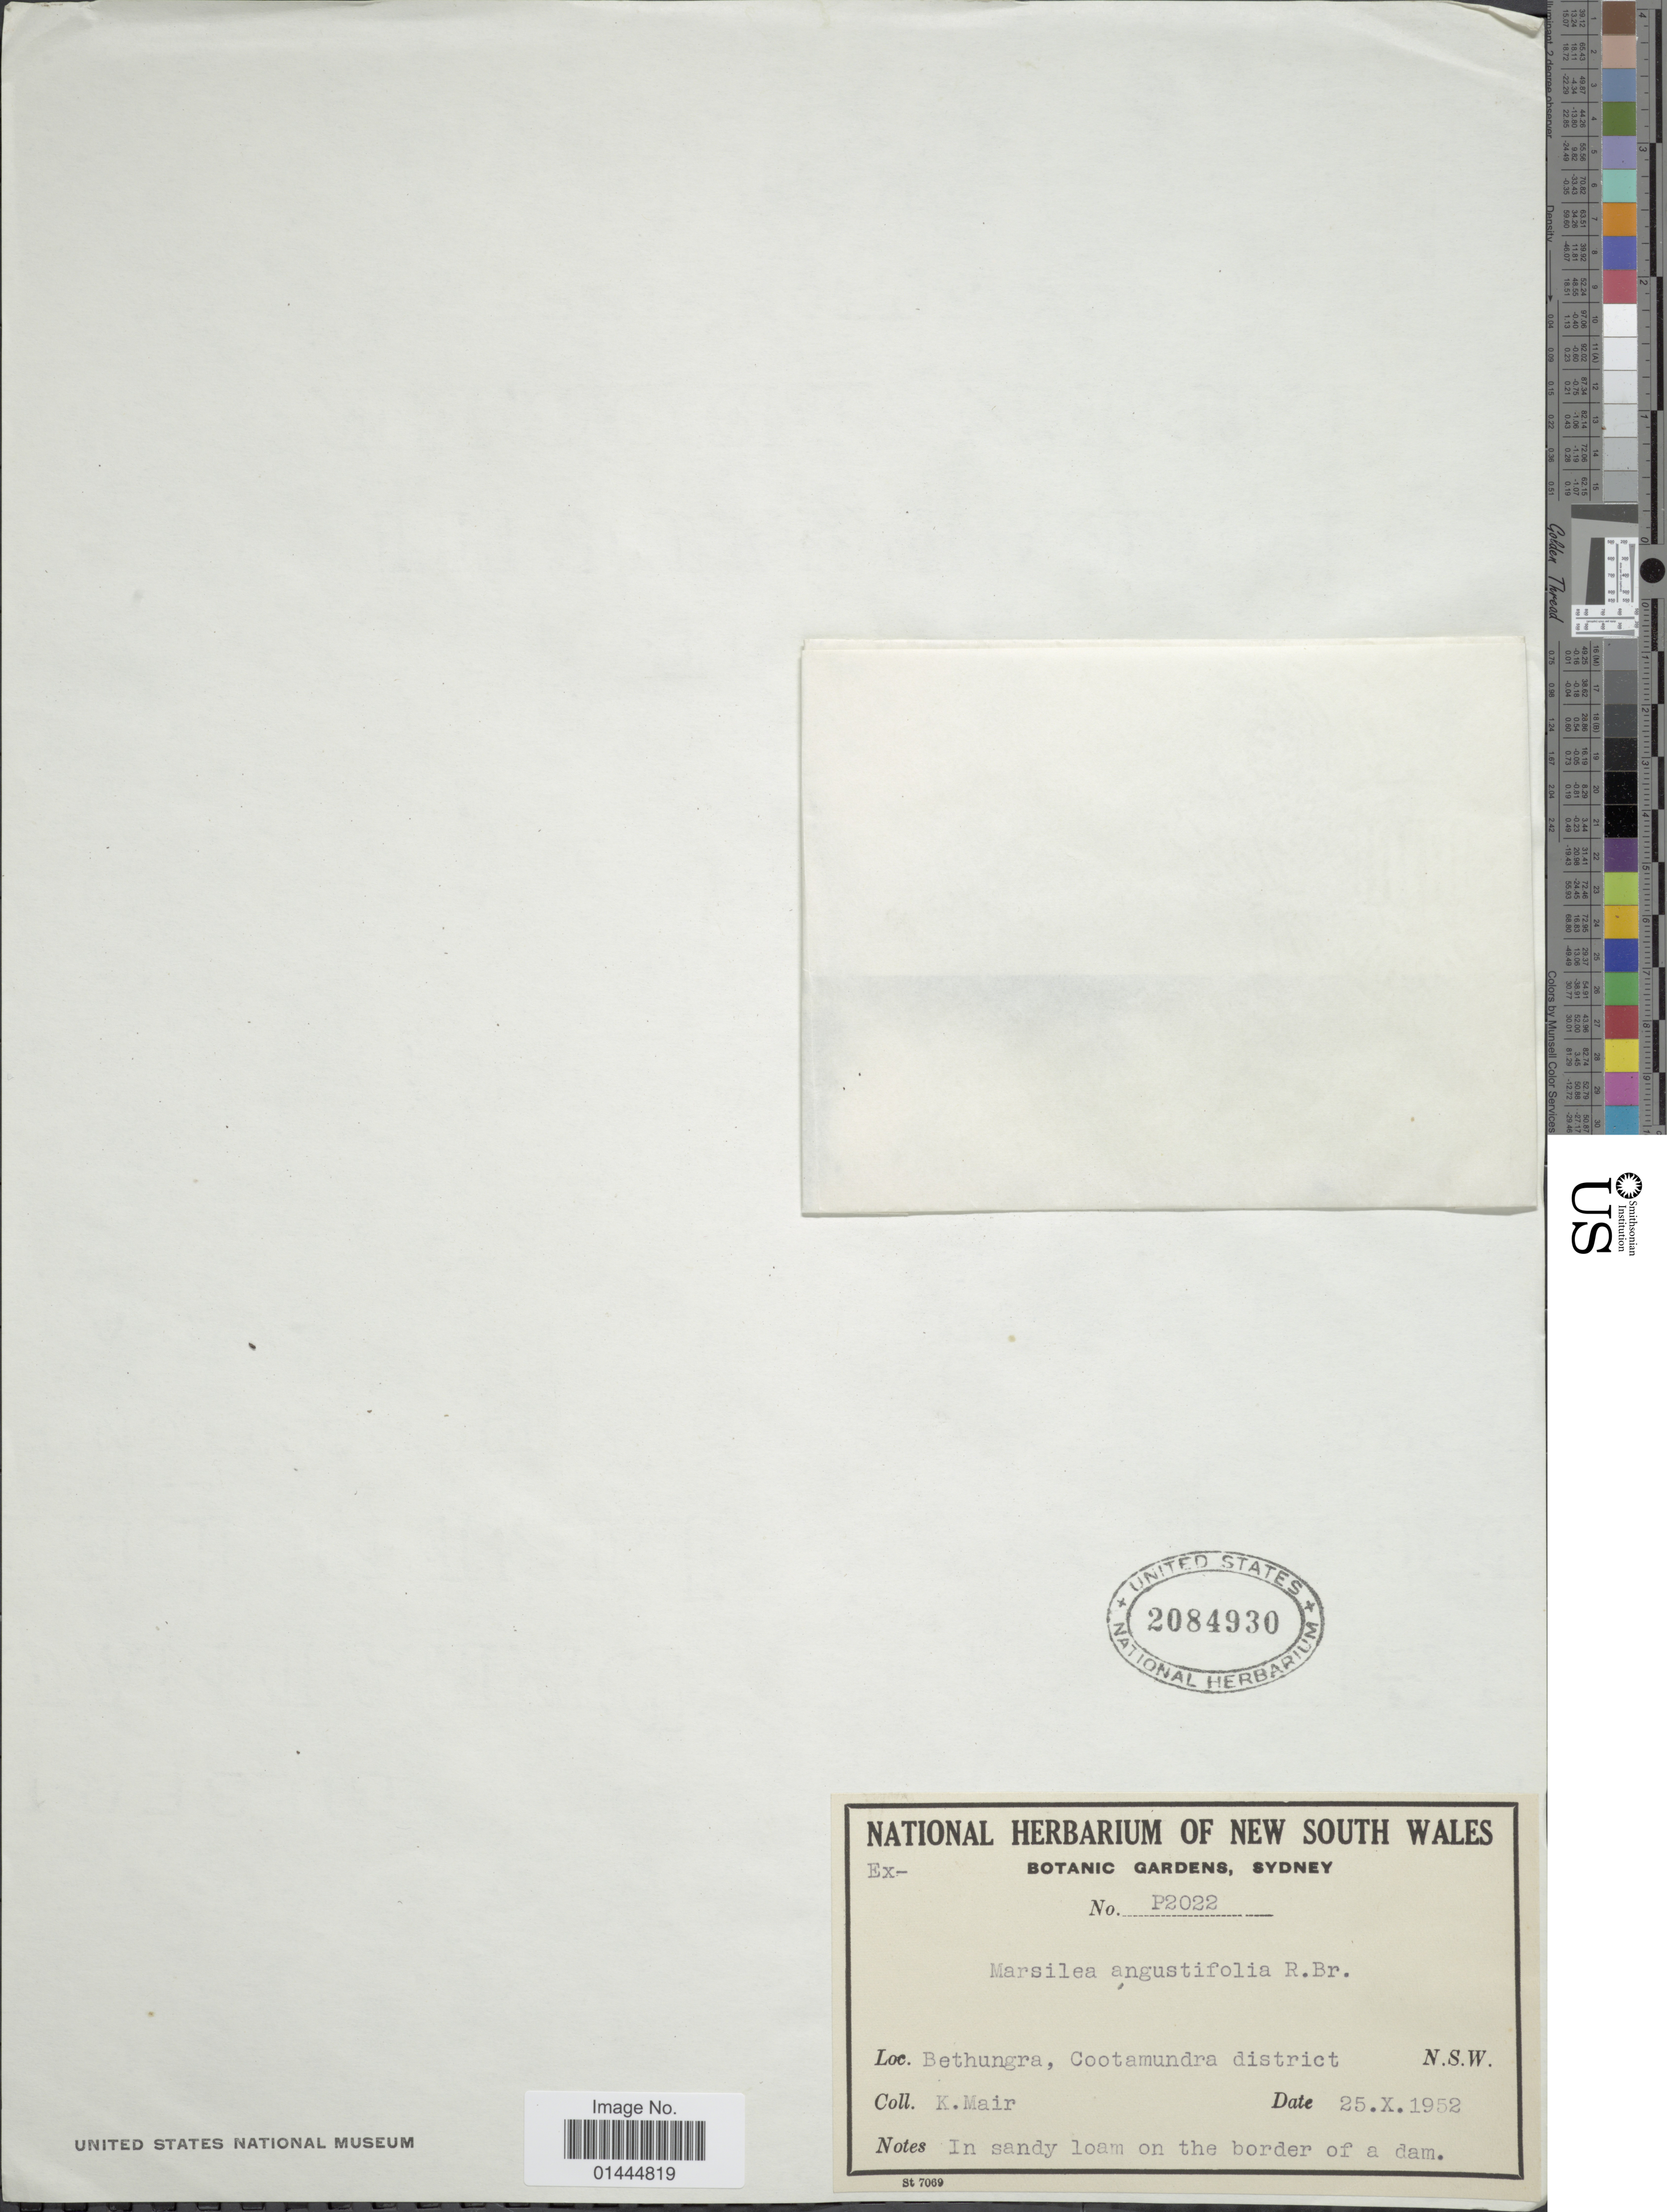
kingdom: Plantae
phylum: Tracheophyta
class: Polypodiopsida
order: Salviniales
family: Marsileaceae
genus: Marsilea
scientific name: Marsilea angustifolia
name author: R. Br.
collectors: K. Mair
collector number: P2022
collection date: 1952-10-25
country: Australia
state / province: New South Wales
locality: Bethungra, Cootamundra district, on the border of a dam.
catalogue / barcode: US 2084930